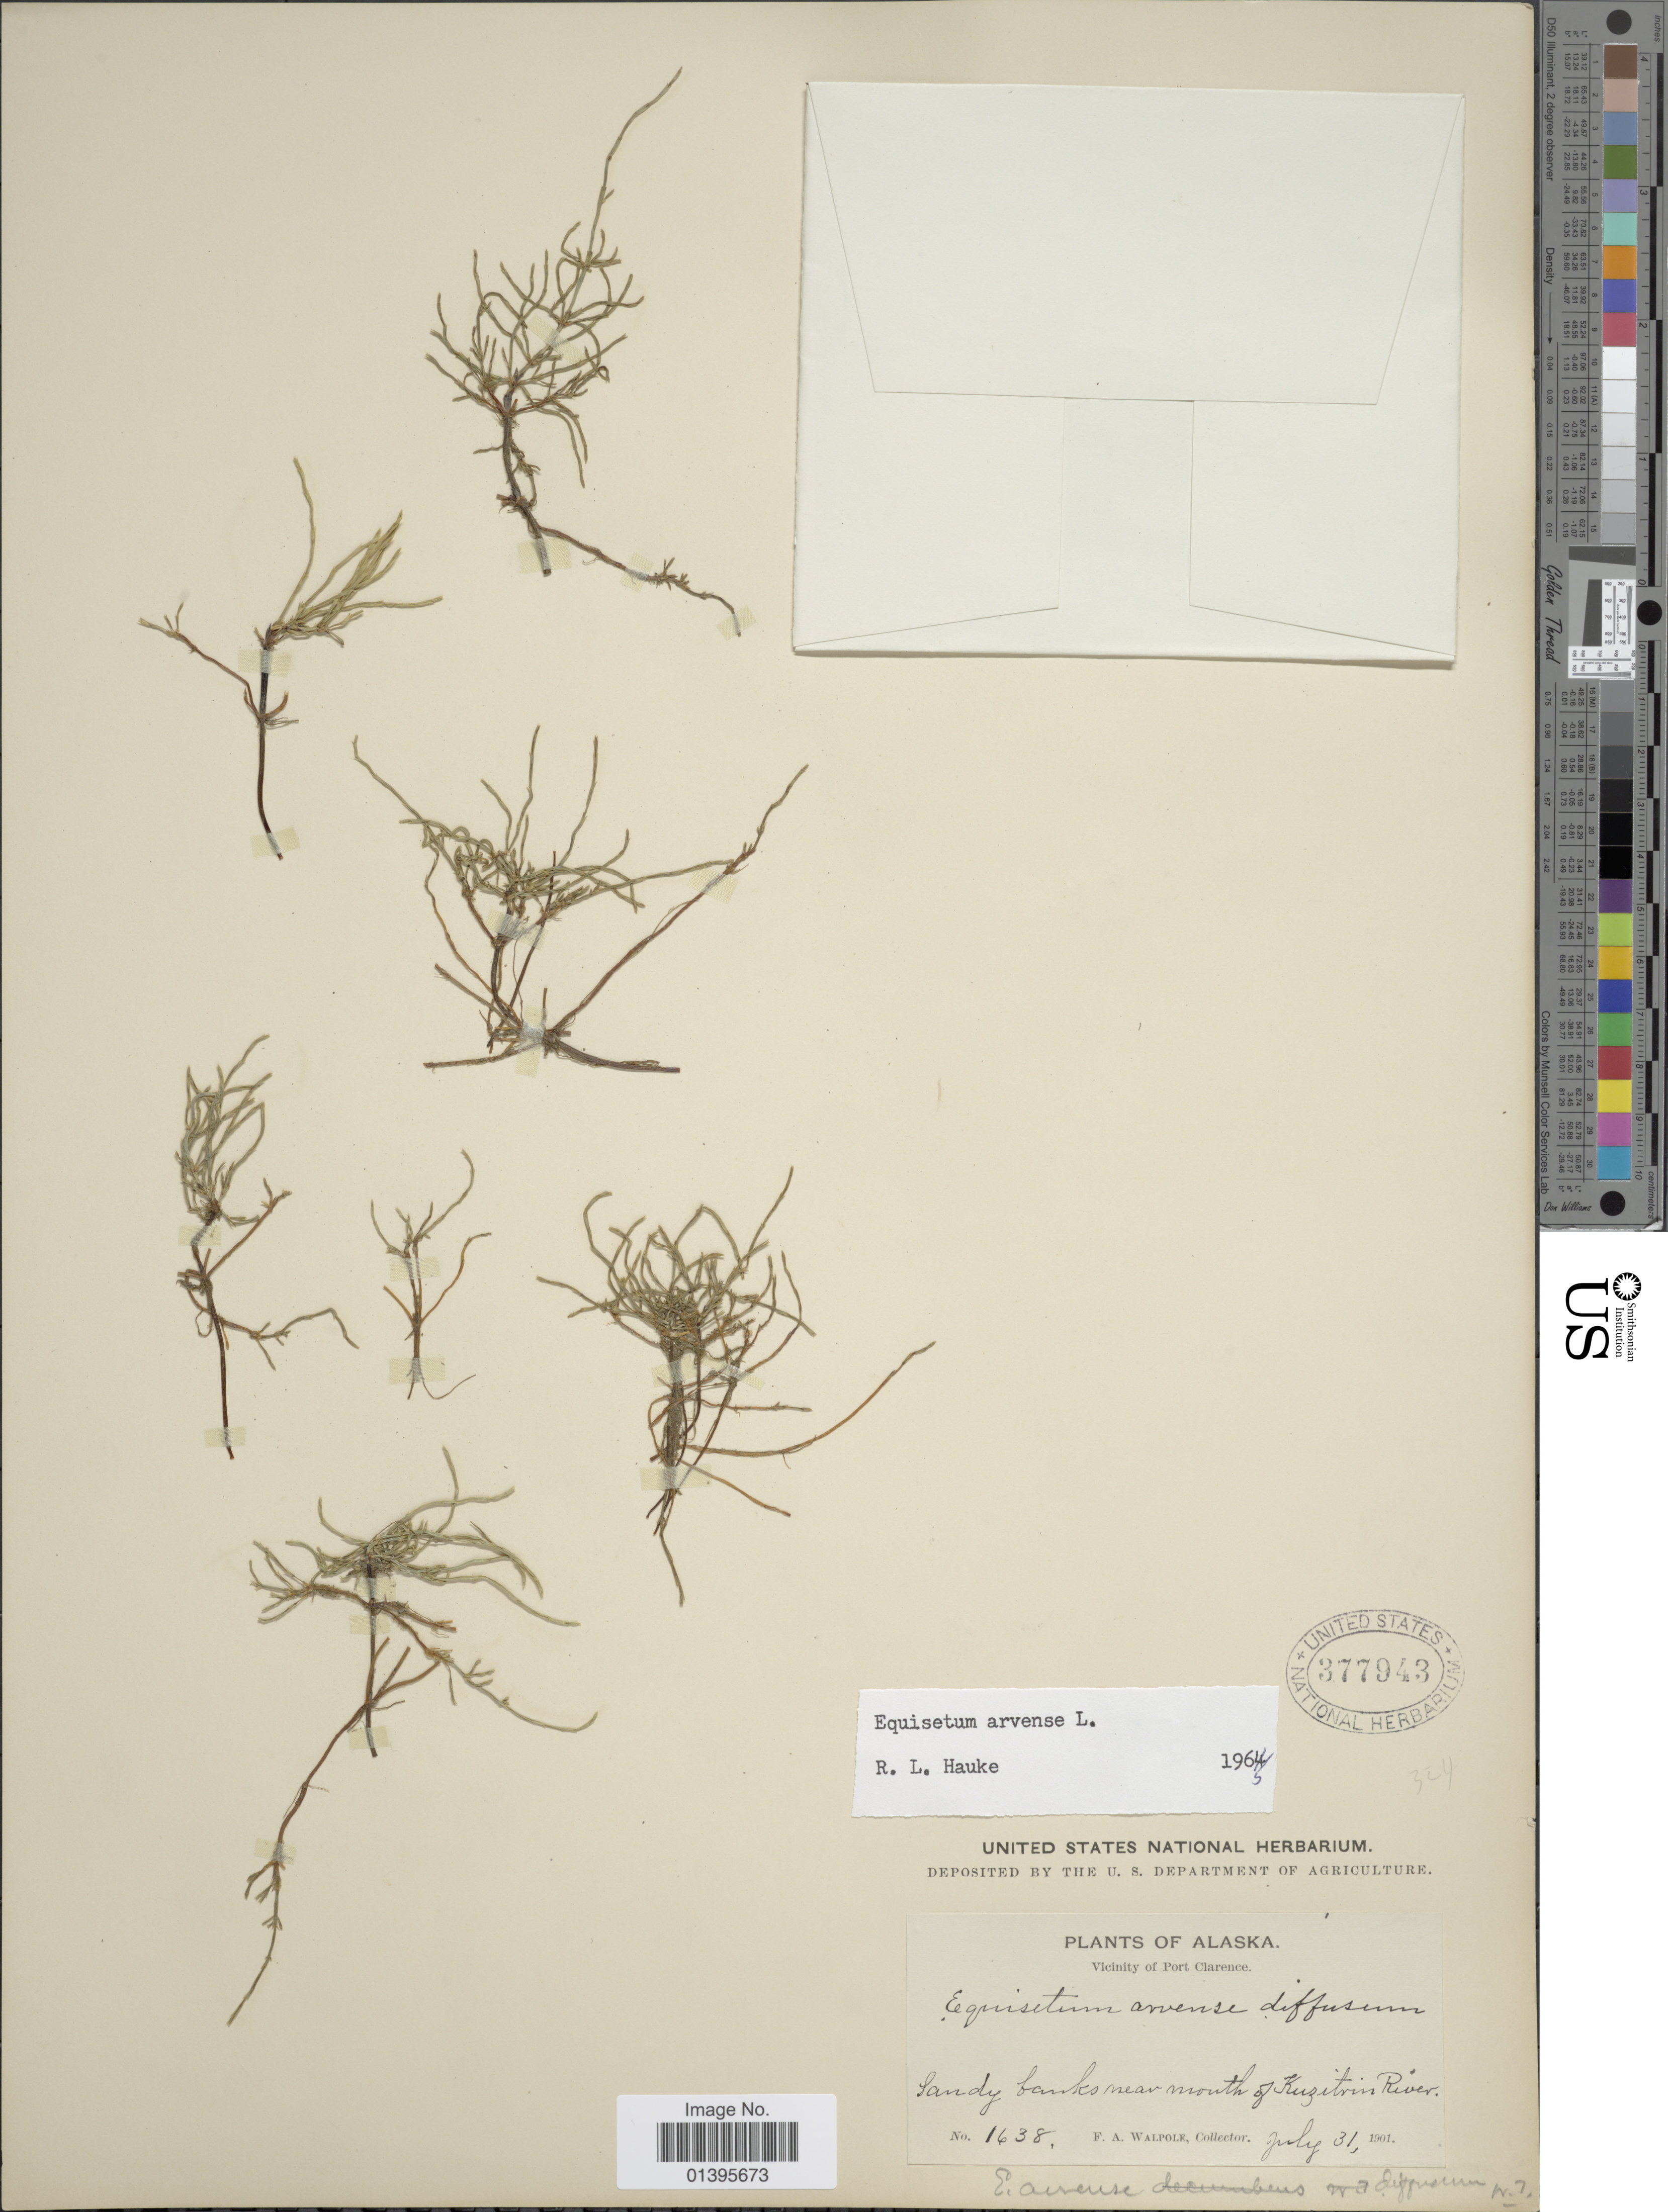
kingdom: Plantae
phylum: Tracheophyta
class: Polypodiopsida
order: Equisetales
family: Equisetaceae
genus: Equisetum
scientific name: Equisetum arvense var. diffusum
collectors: F. Walpole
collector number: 1638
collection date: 1901-07-31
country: United States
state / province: Alaska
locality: Vicinity of Port Clarence. Sandy banks near mouth of Kuzitrin River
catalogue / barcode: US 377943